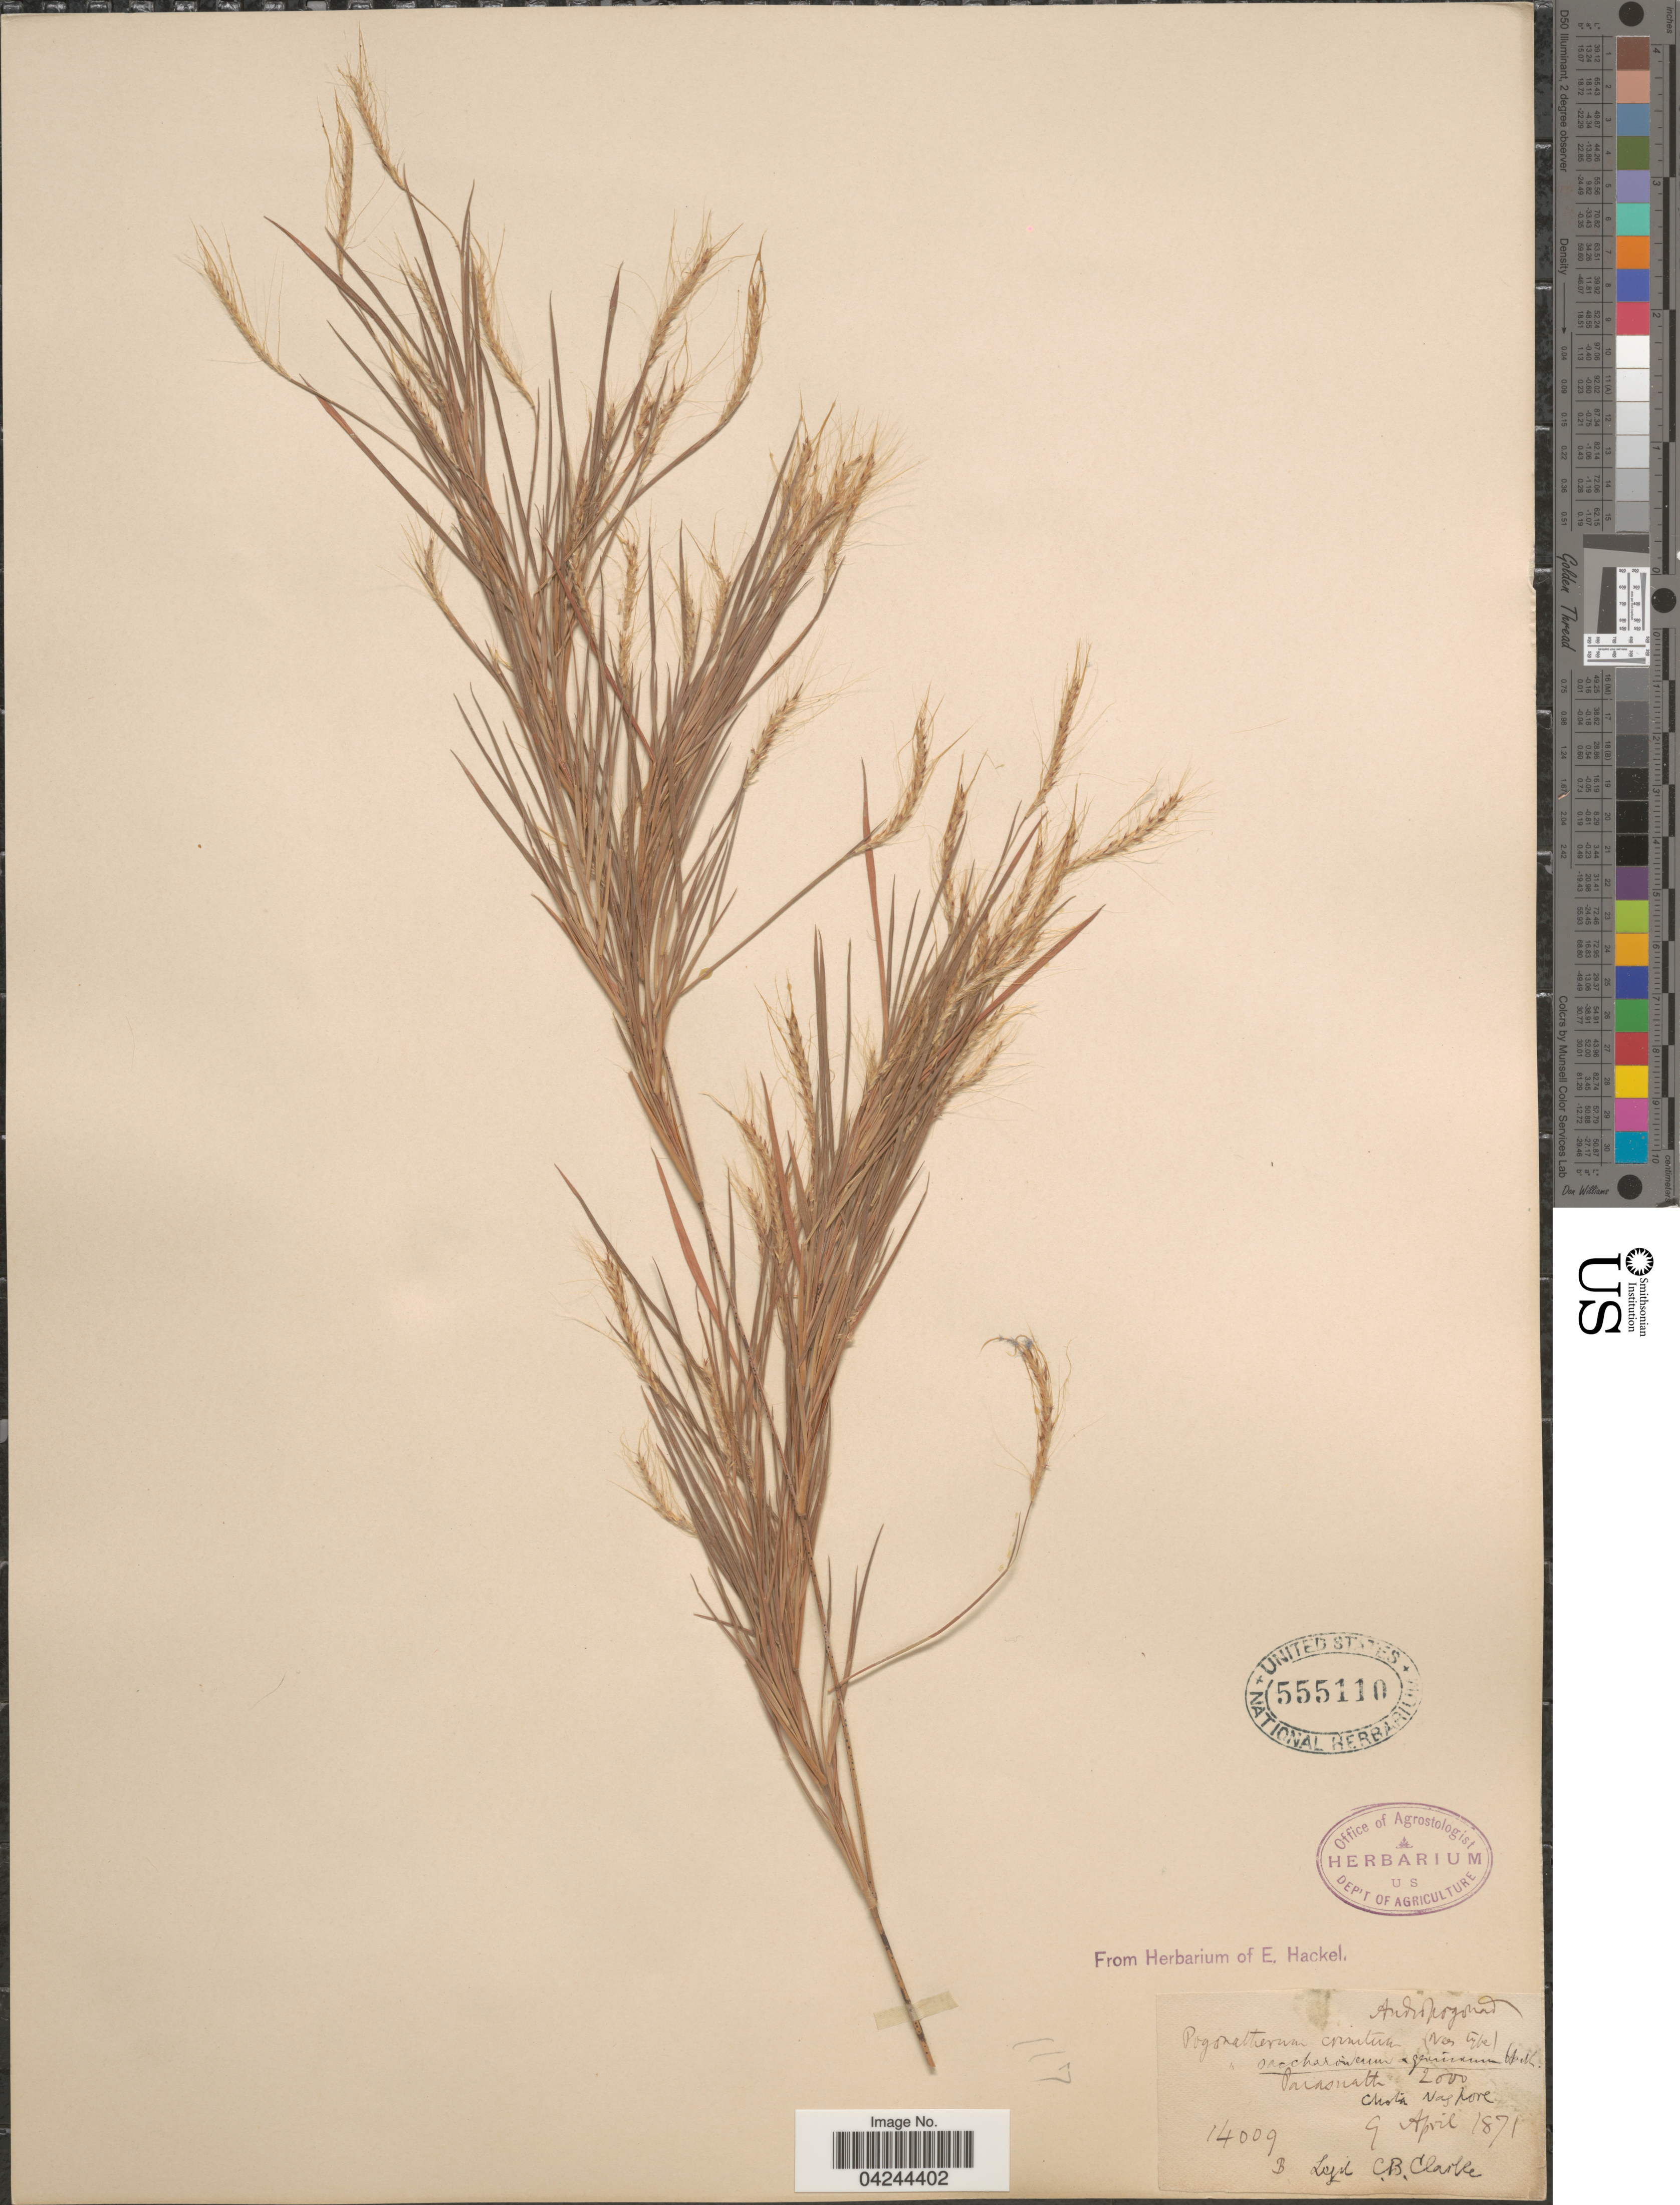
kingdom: Plantae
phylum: Tracheophyta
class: Liliopsida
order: Poales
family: Poaceae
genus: Pogonatherum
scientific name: Pogonatherum crinitum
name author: (Thunb.) Kunth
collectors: C. B. Clarke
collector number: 14009B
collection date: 1871-04-09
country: India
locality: Parasnath. Chota Nagpore.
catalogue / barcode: US 555110